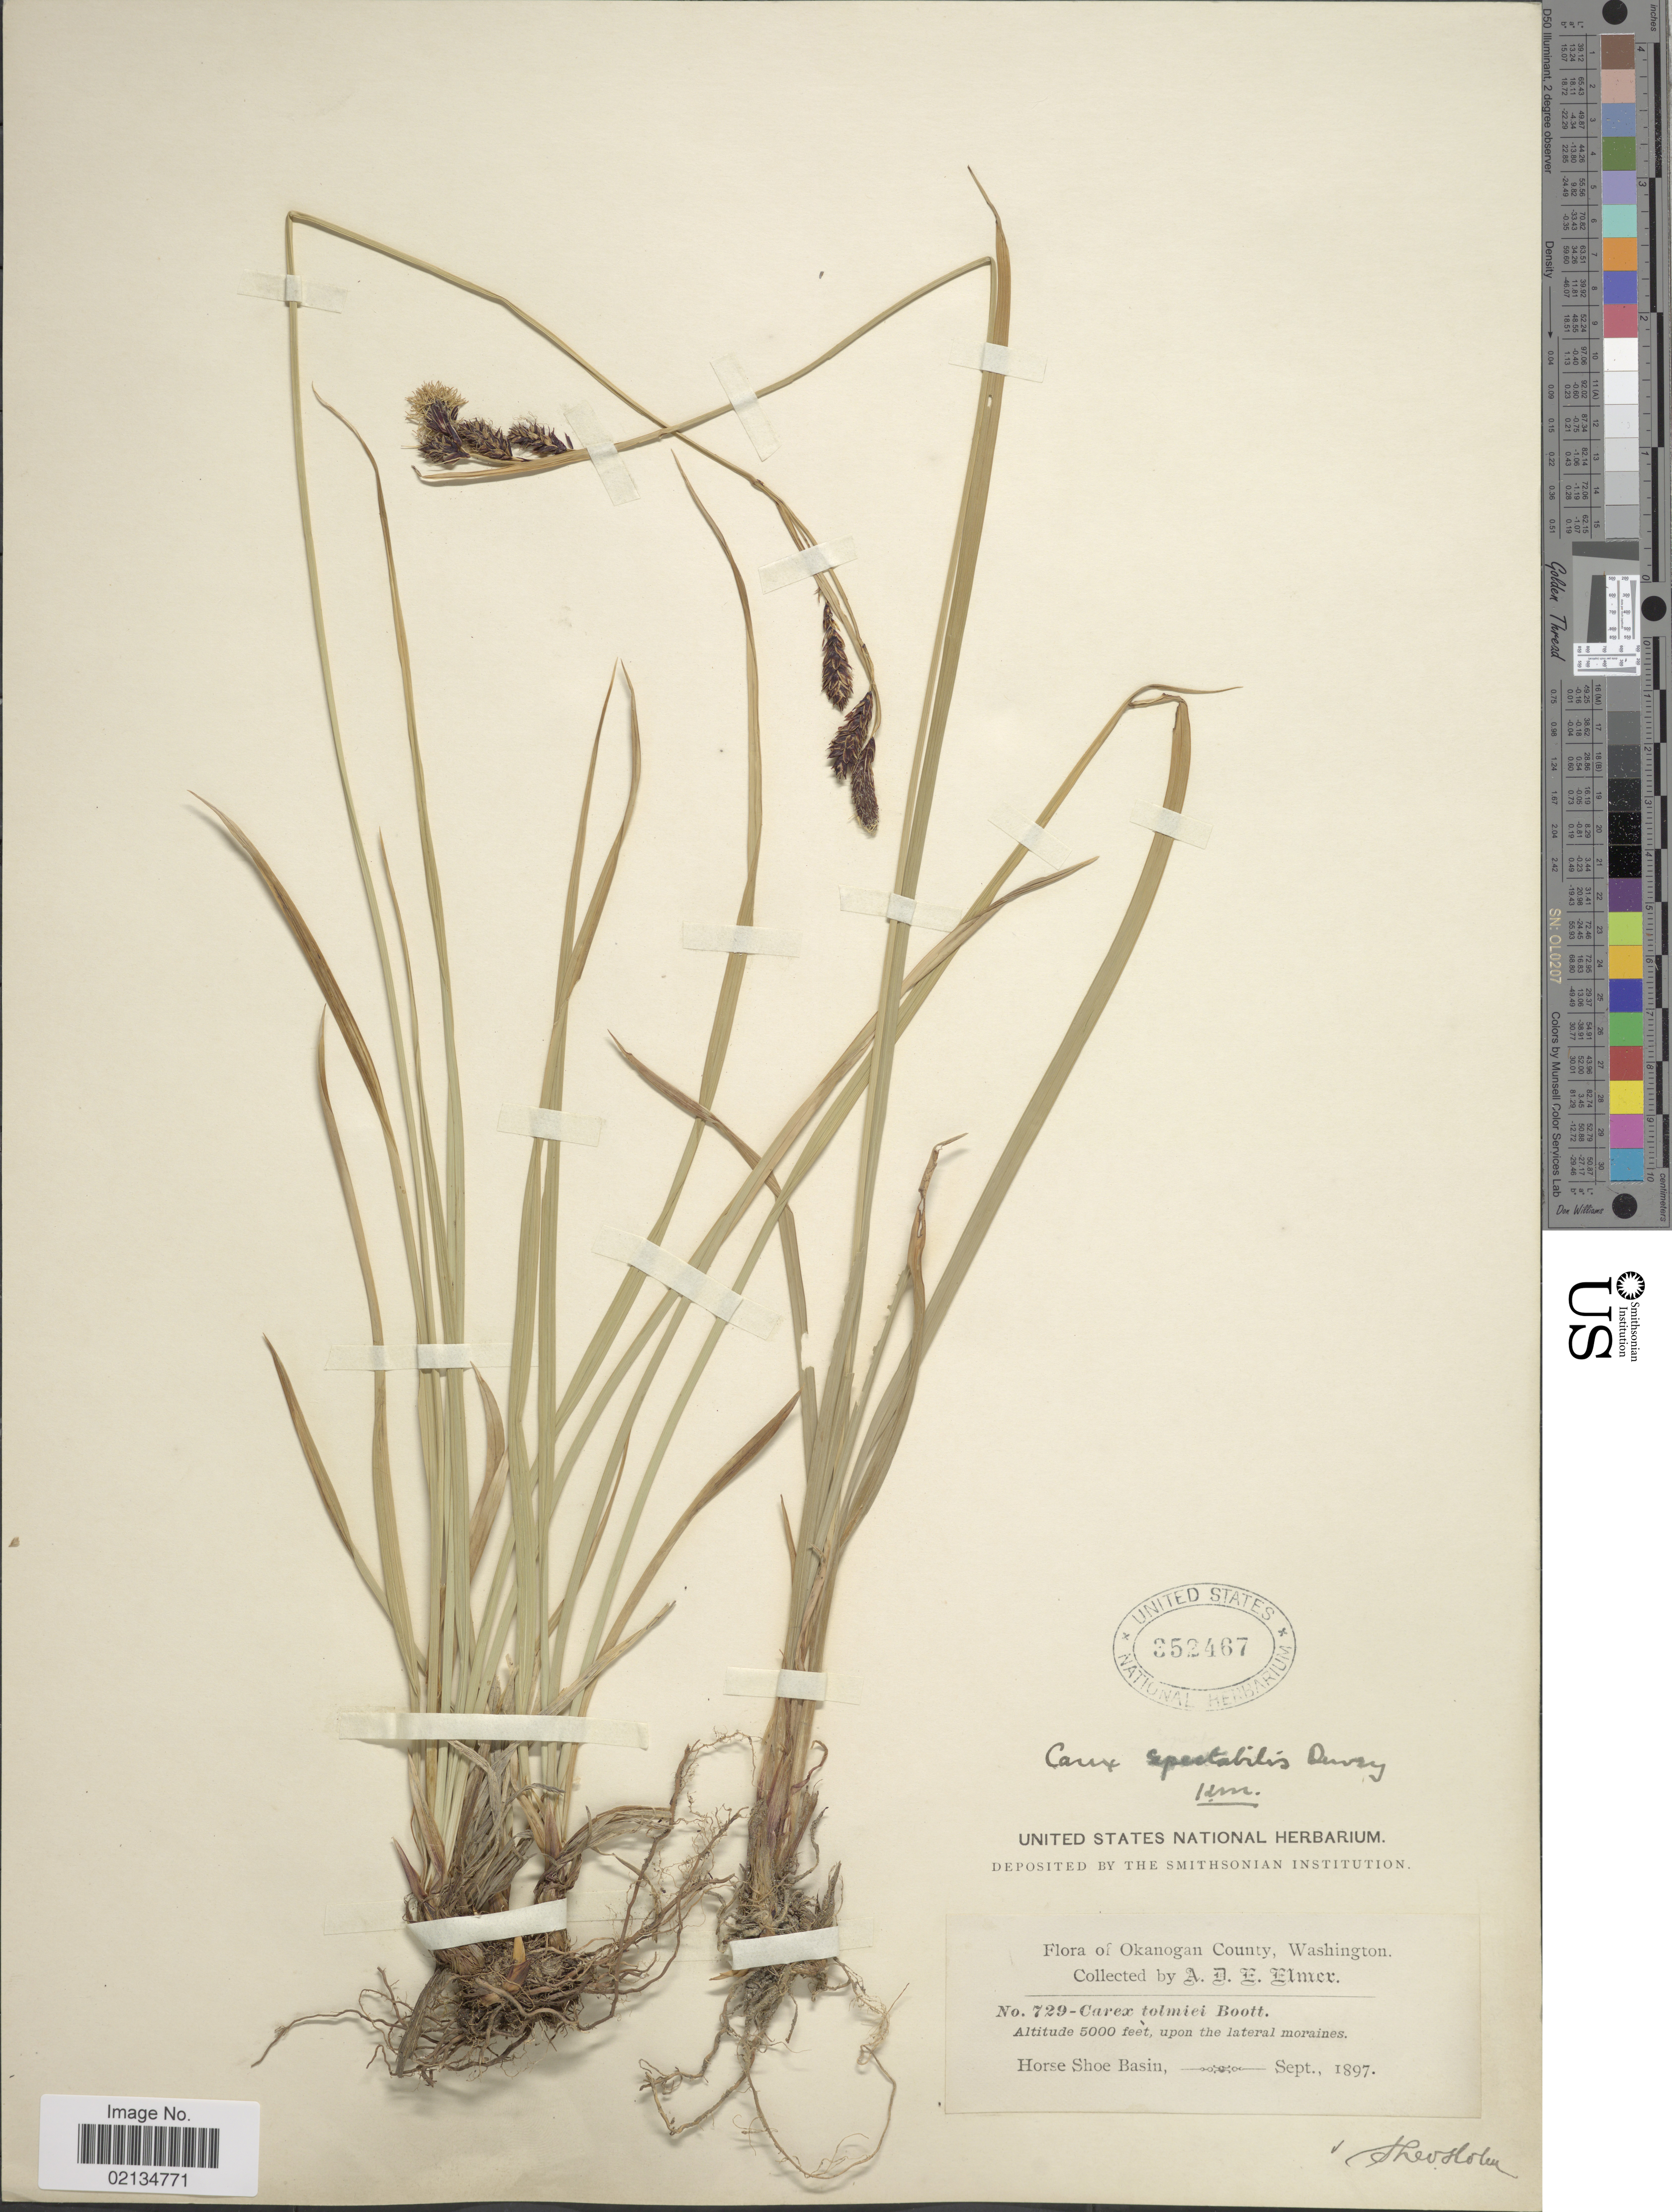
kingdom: Plantae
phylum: Tracheophyta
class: Liliopsida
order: Poales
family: Cyperaceae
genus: Carex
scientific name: Carex spectabilis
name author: Dewey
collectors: A. D. E. Elmer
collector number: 729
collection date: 1897-09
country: United States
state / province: Washington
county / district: Okanogan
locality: Okanogan County, Horse Shoe Basin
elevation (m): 1524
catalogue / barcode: US 352467